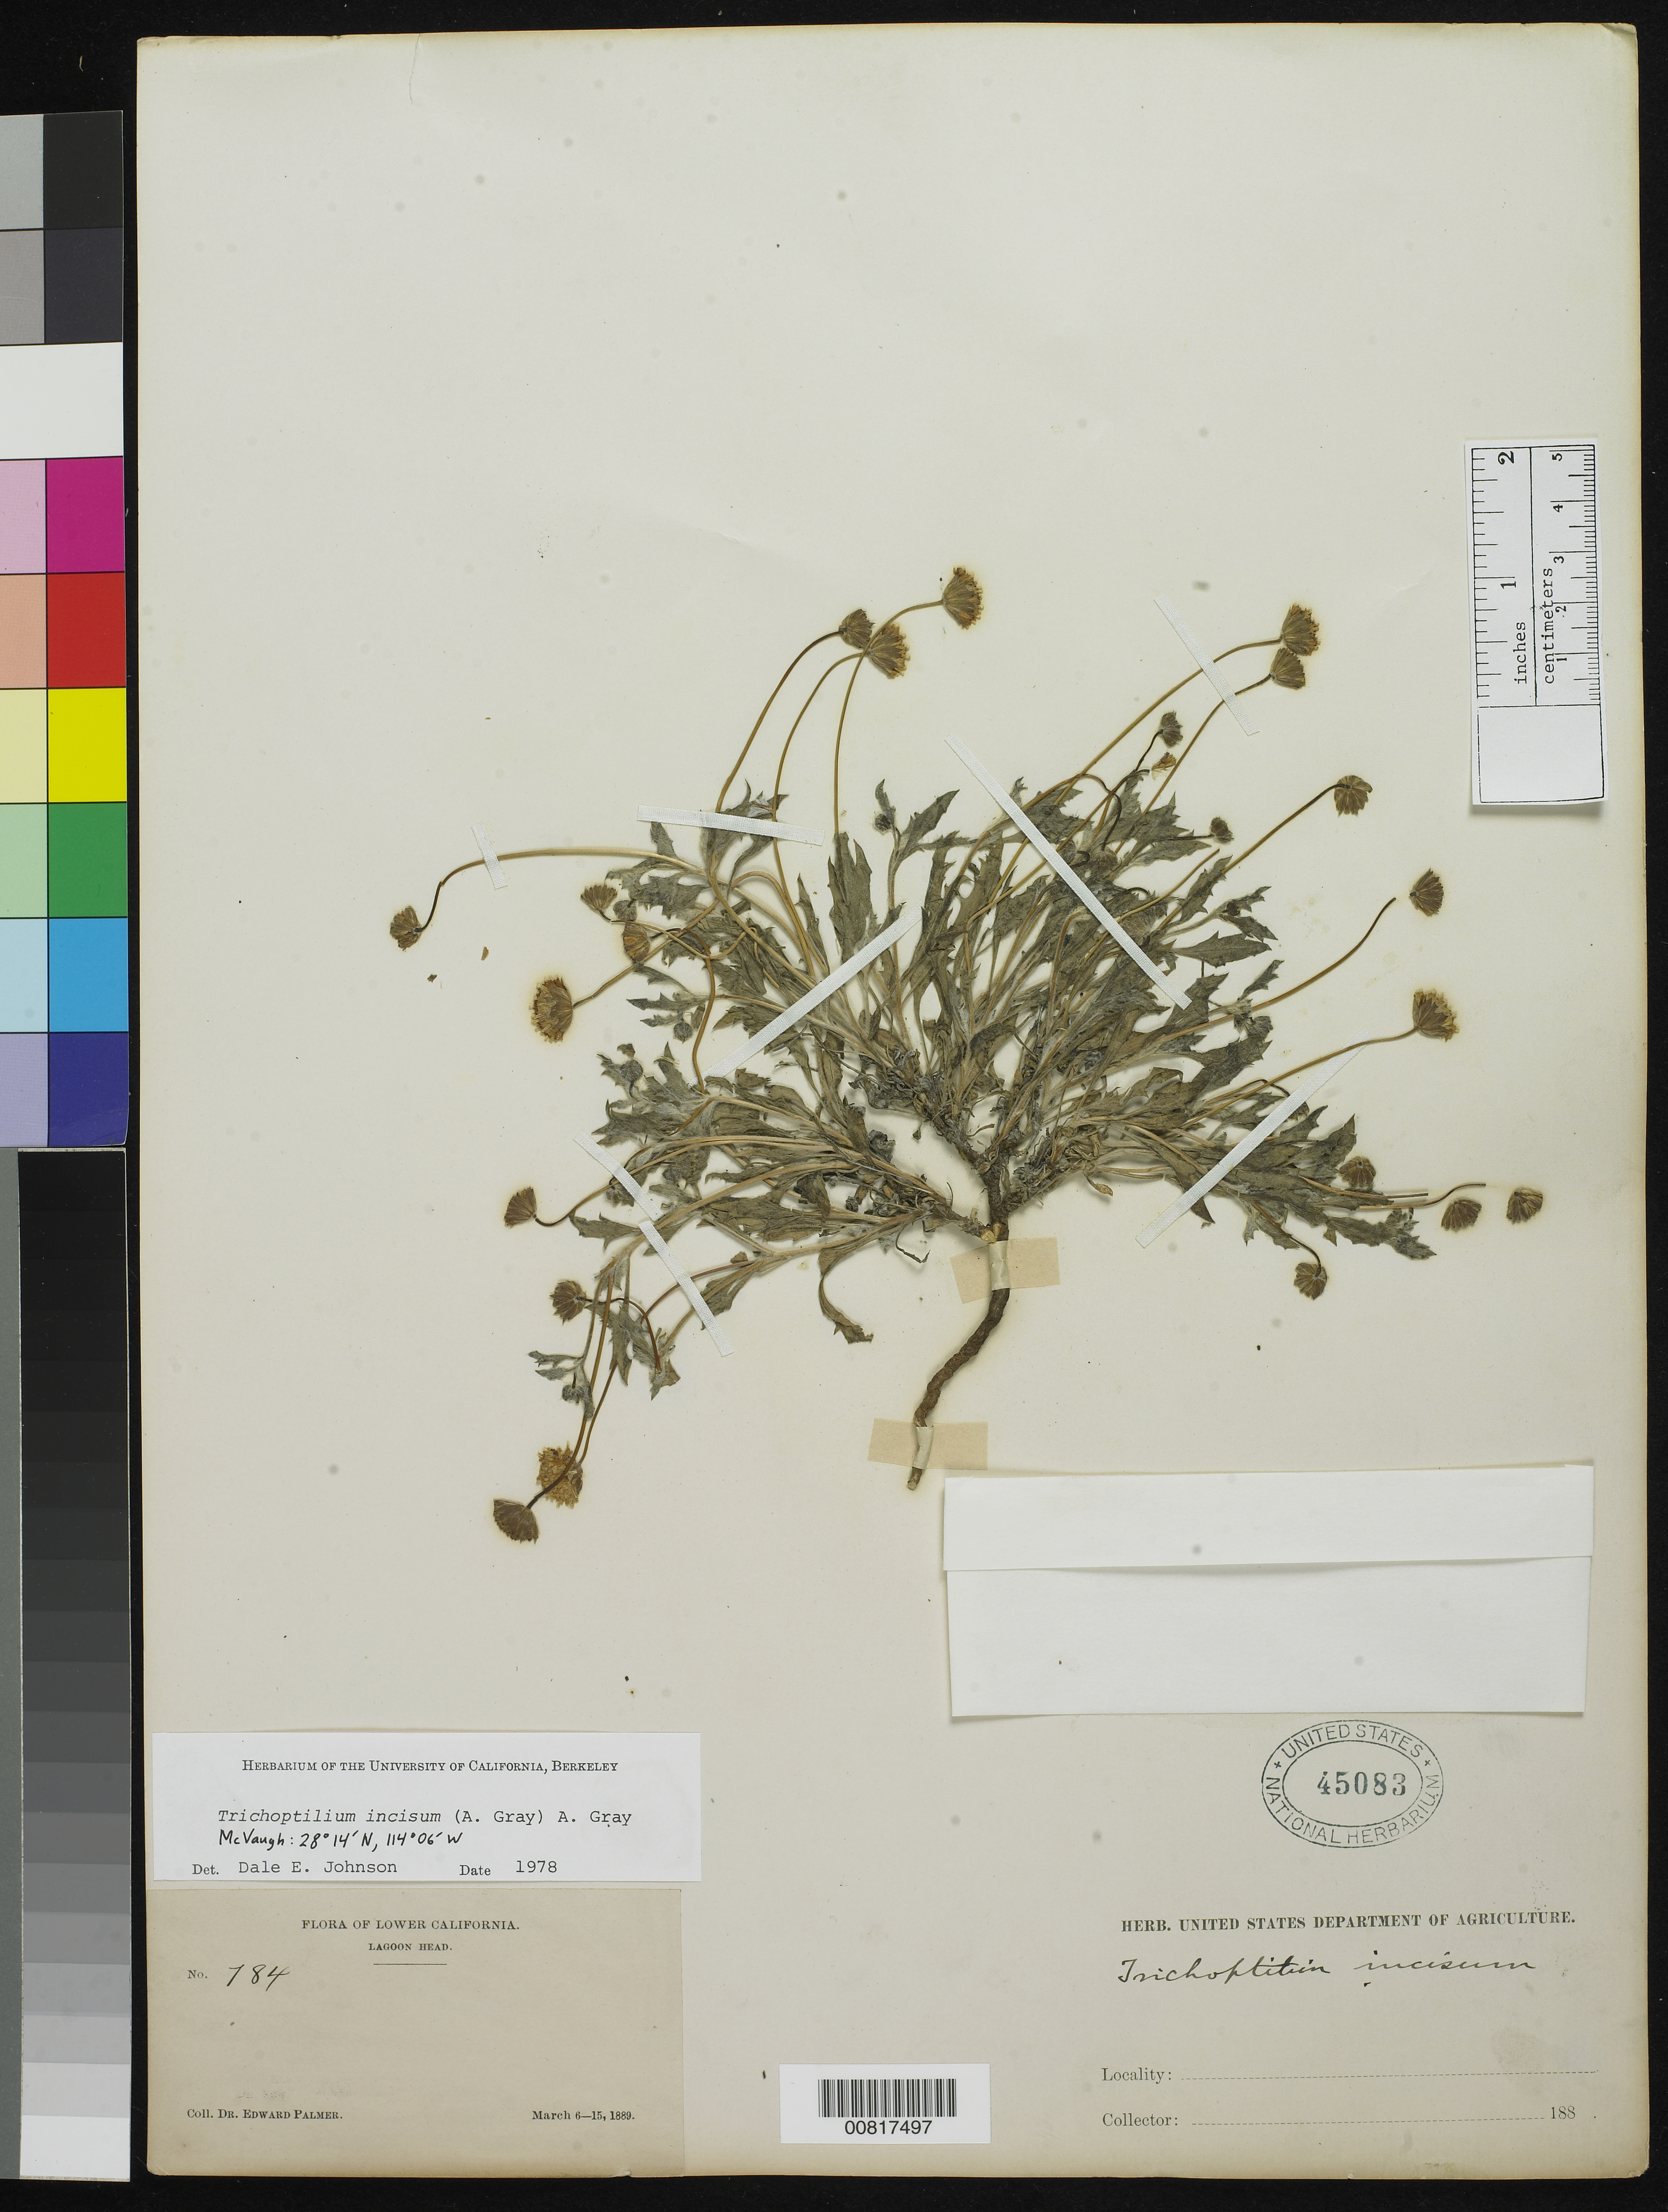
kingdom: Plantae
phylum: Tracheophyta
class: Magnoliopsida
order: Asterales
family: Asteraceae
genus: Trichoptilium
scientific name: Trichoptilium incisum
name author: (A. Gray) A. Gray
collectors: E. Palmer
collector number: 784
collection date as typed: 06 Mar 1889 to 15 Mar 1889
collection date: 1889-03-06/1889-03-15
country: Mexico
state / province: Baja California Norte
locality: Lagoon Head, Baja California.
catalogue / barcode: US 45083